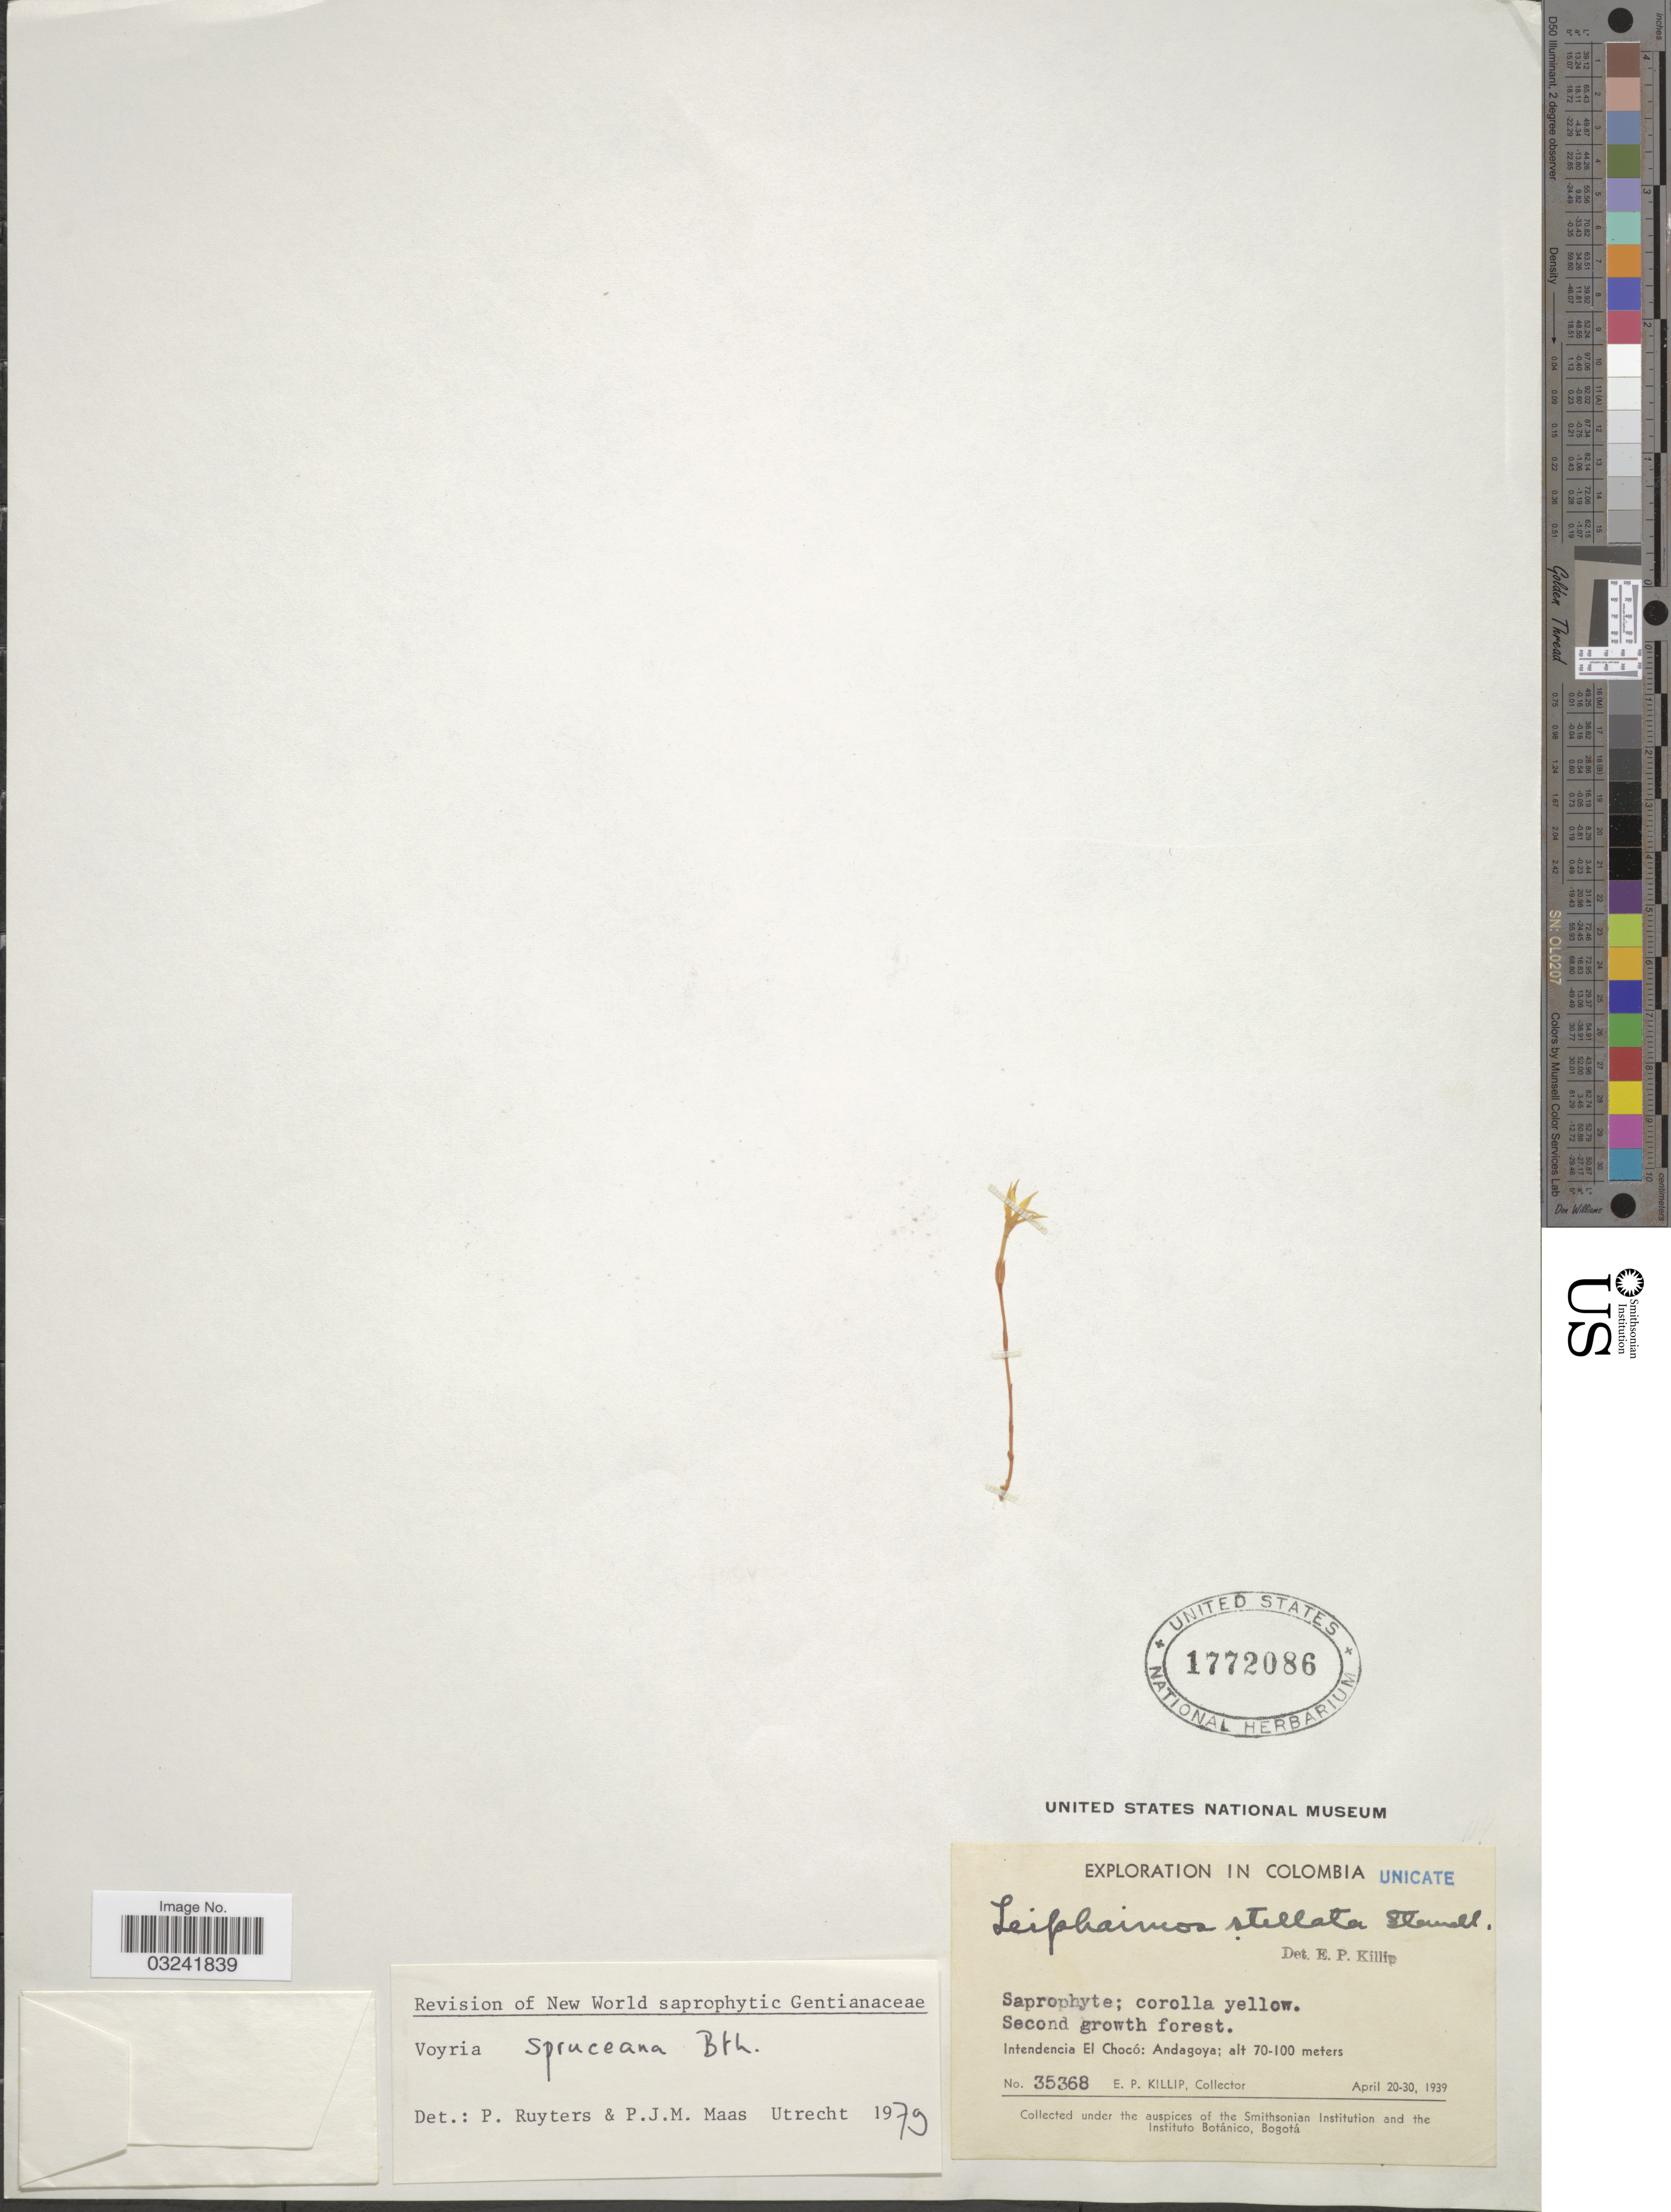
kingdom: Plantae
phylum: Tracheophyta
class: Magnoliopsida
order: Gentianales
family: Gentianaceae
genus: Voyria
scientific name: Voyria spruceana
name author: Benth.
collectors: E. P. Killip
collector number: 35368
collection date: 1939-04-20/1939-04-30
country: Colombia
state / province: Chocó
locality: Intendencia El Chocó: Andagoya.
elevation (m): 70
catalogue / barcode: US 1772086